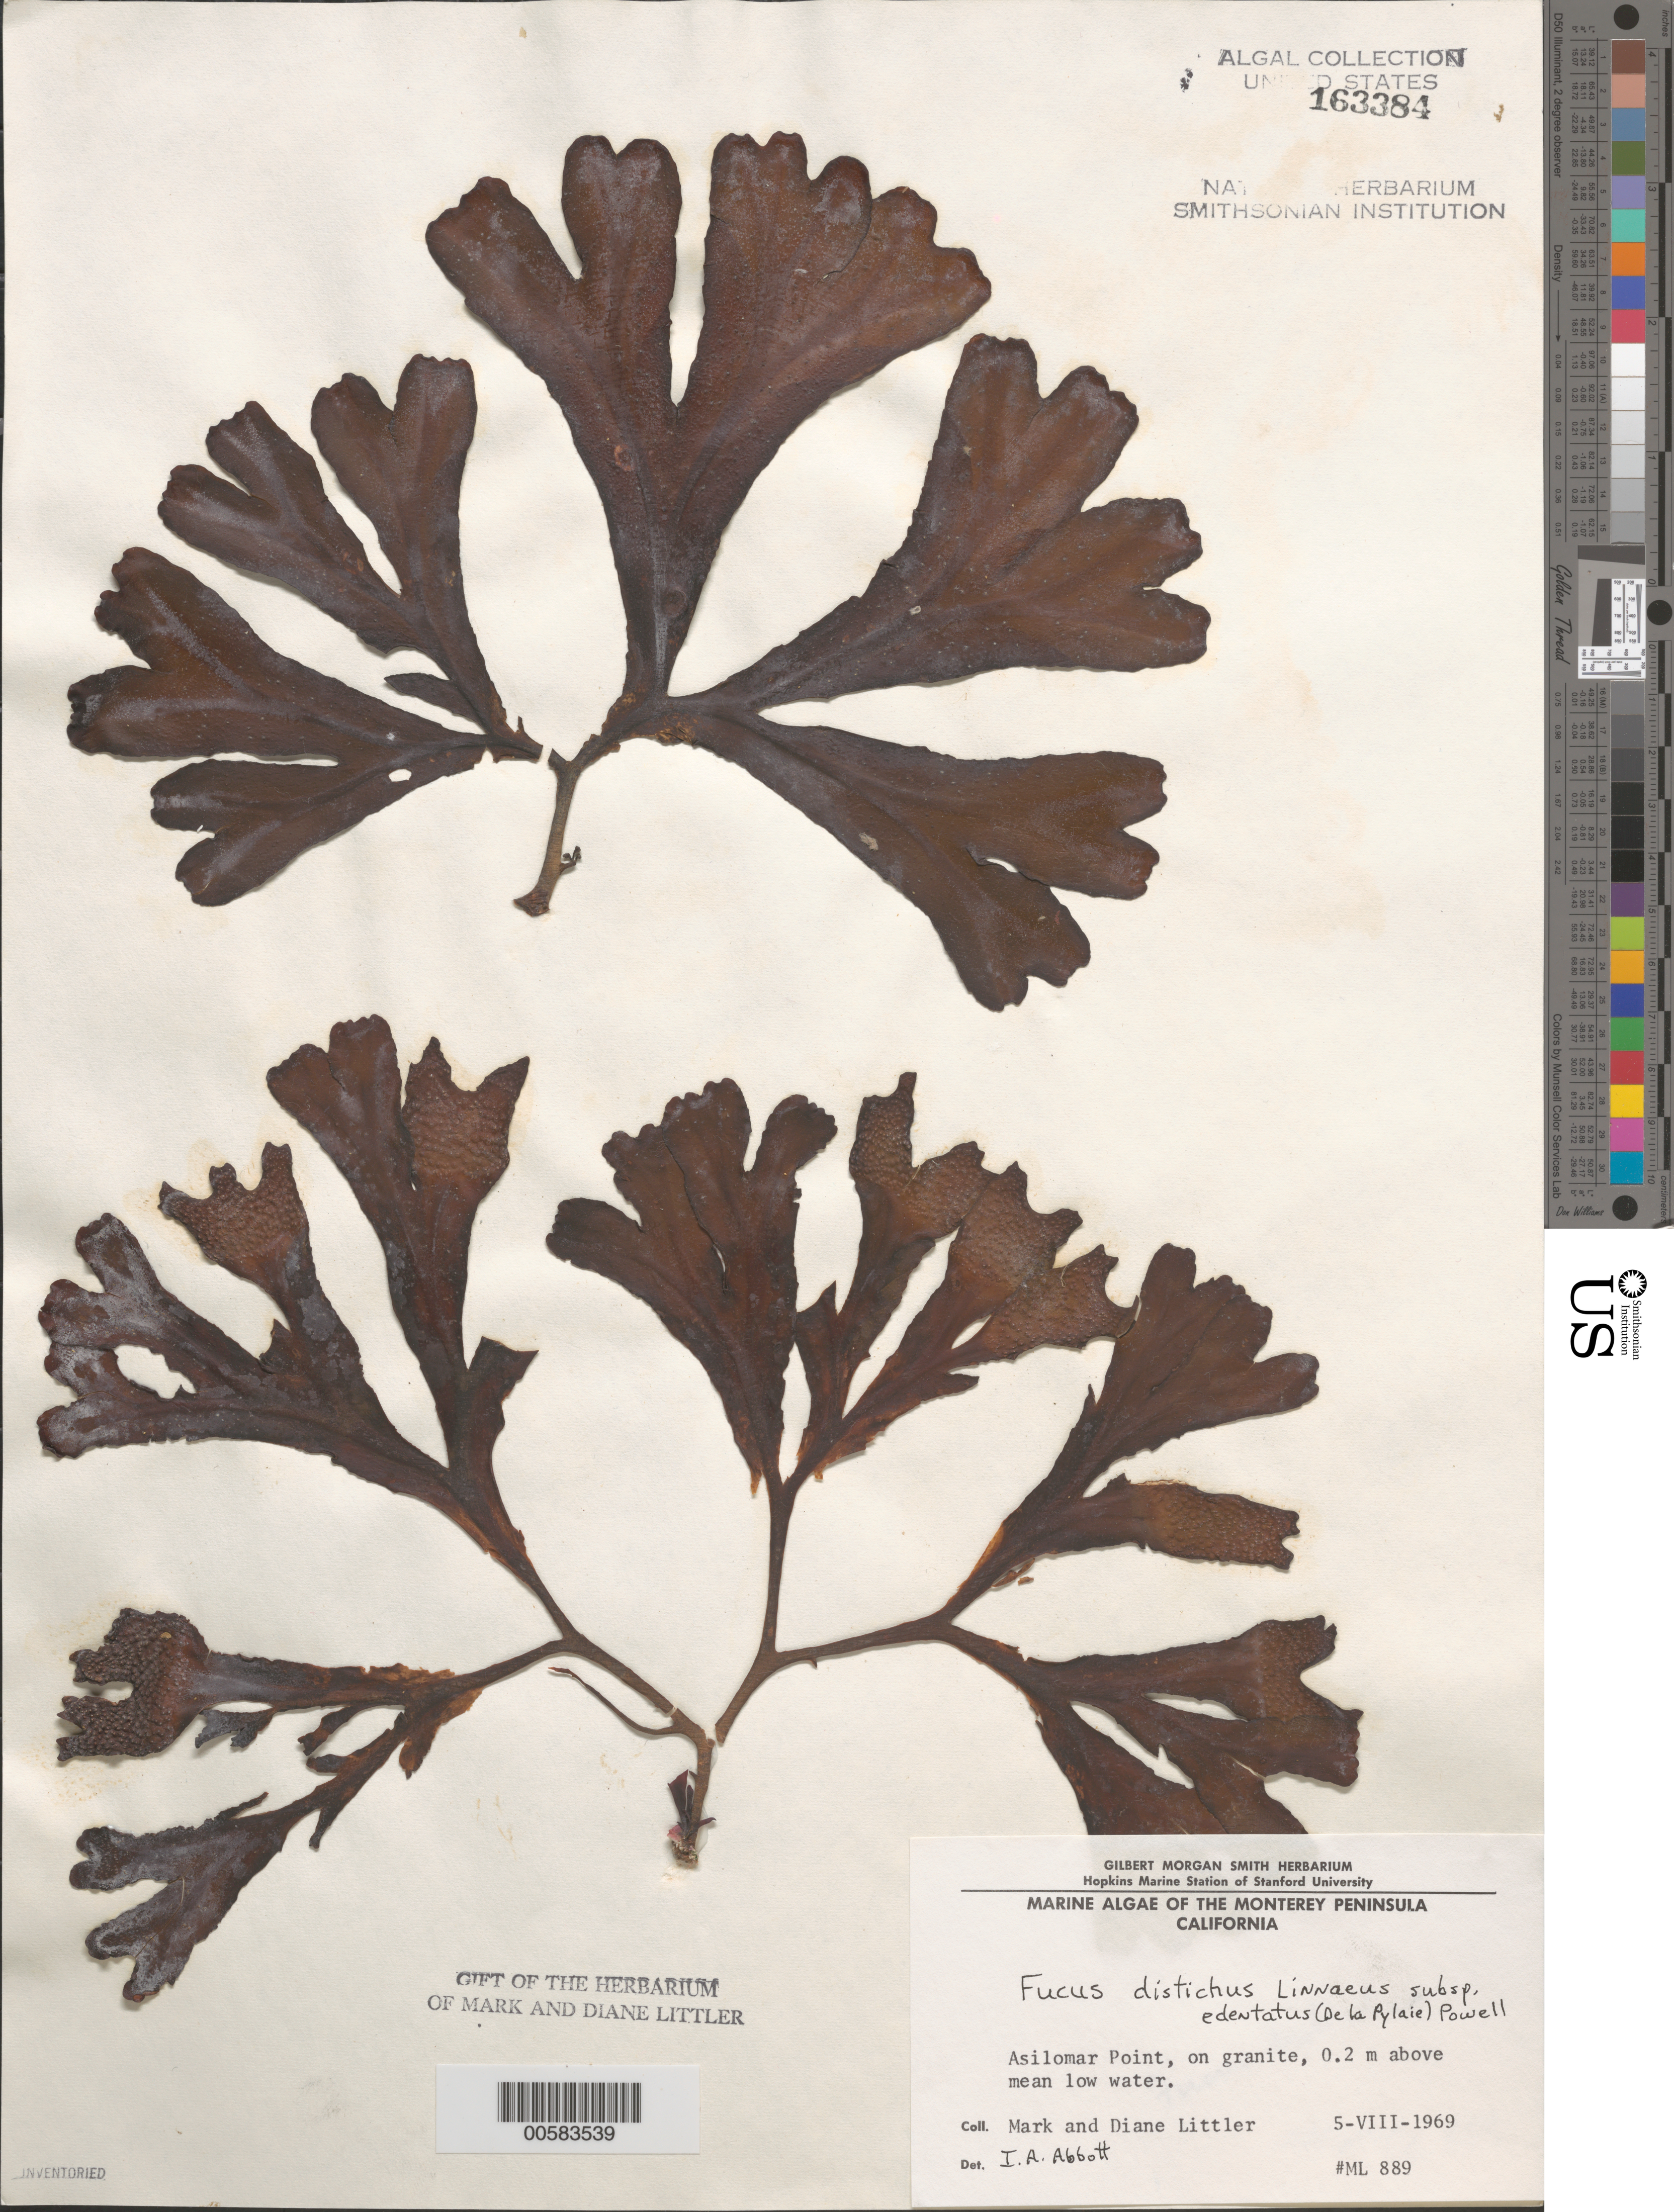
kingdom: Chromista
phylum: Ochrophyta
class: Phaeophyceae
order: Fucales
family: Fucaceae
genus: Fucus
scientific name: Fucus distichus subsp. edentatus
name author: (Bach. Pyl.) H.T. Powell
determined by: Abbott, Isabella A.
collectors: M. M. Littler & D. S. Littler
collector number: ML 889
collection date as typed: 05 Aug 1969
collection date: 1969-08-05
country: United States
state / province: California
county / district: Monterey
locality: Asilomar Point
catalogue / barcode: US 163384